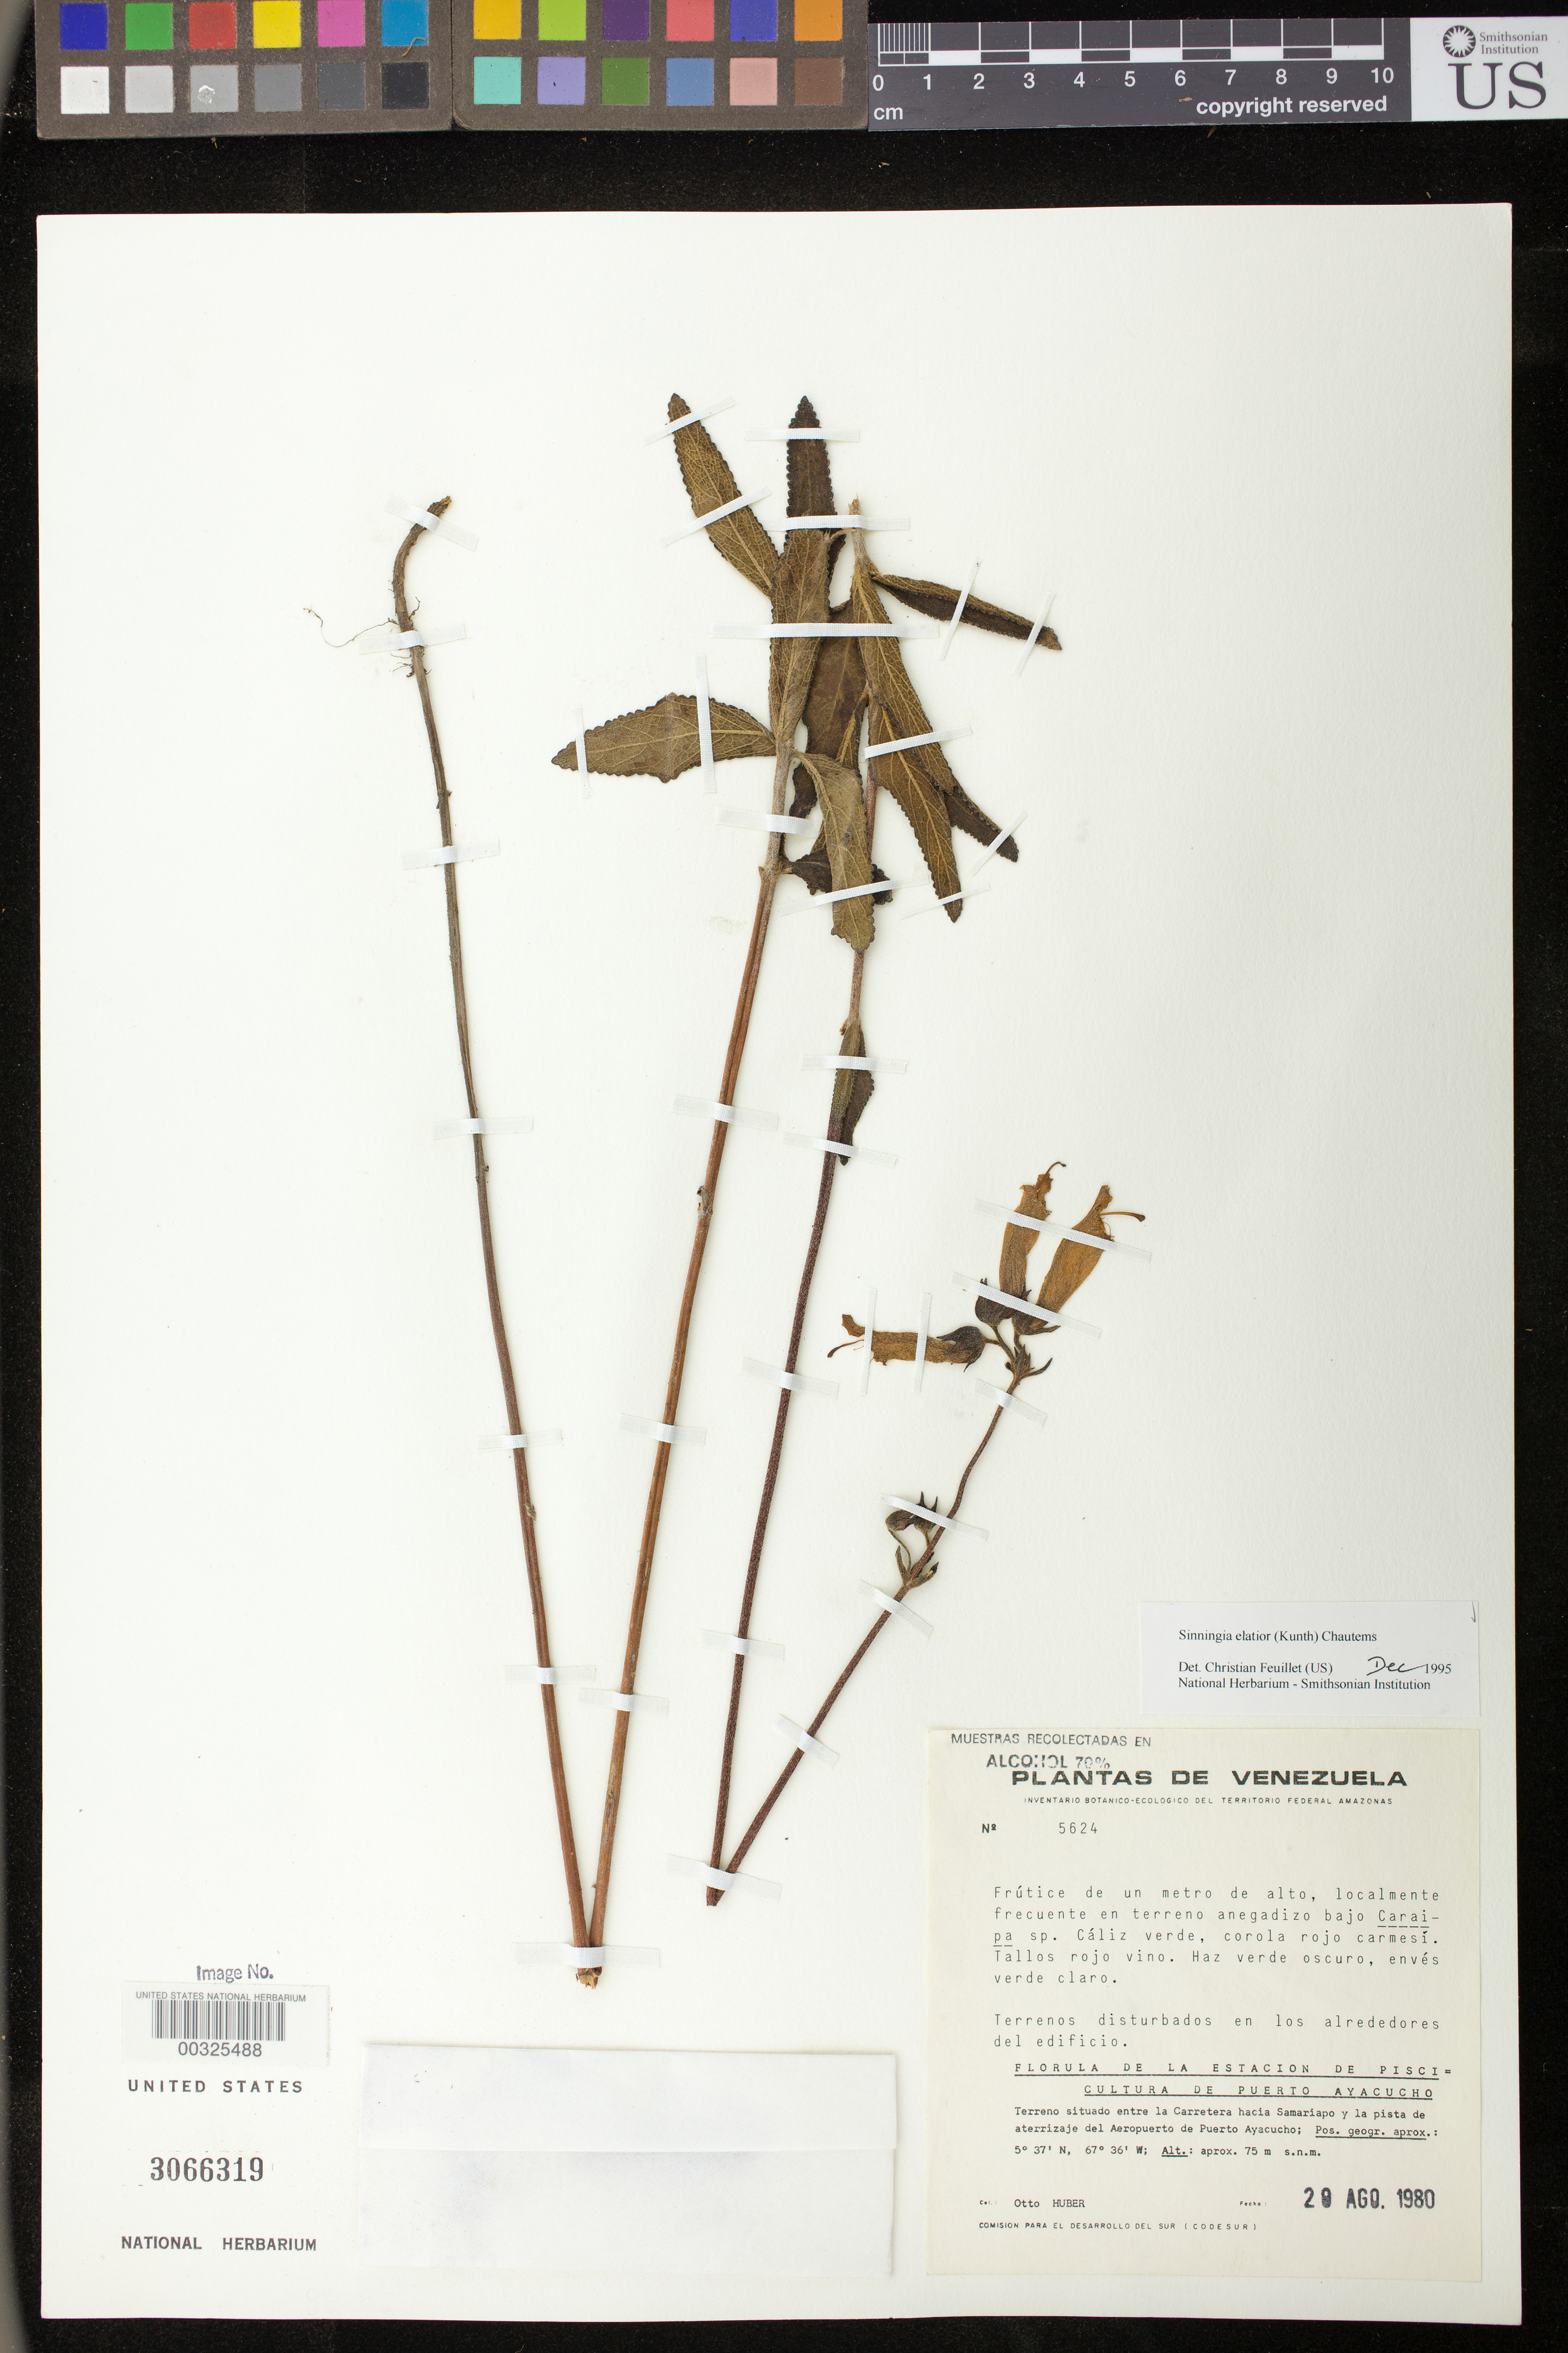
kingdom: Plantae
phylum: Tracheophyta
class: Magnoliopsida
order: Lamiales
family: Gesneriaceae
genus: Sinningia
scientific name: Sinningia elatior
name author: (Kunth) Chautems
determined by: Feuillet, C.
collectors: O. Huber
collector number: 5624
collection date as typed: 20 Aug 1980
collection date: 1980-08-20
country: Venezuela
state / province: Amazonas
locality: Terreno situado entre la Carretera hacia Samariapo y la pista de atarrizaje del Aeropuerto de Puerto Ayacucho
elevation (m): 75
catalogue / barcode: US 3066319